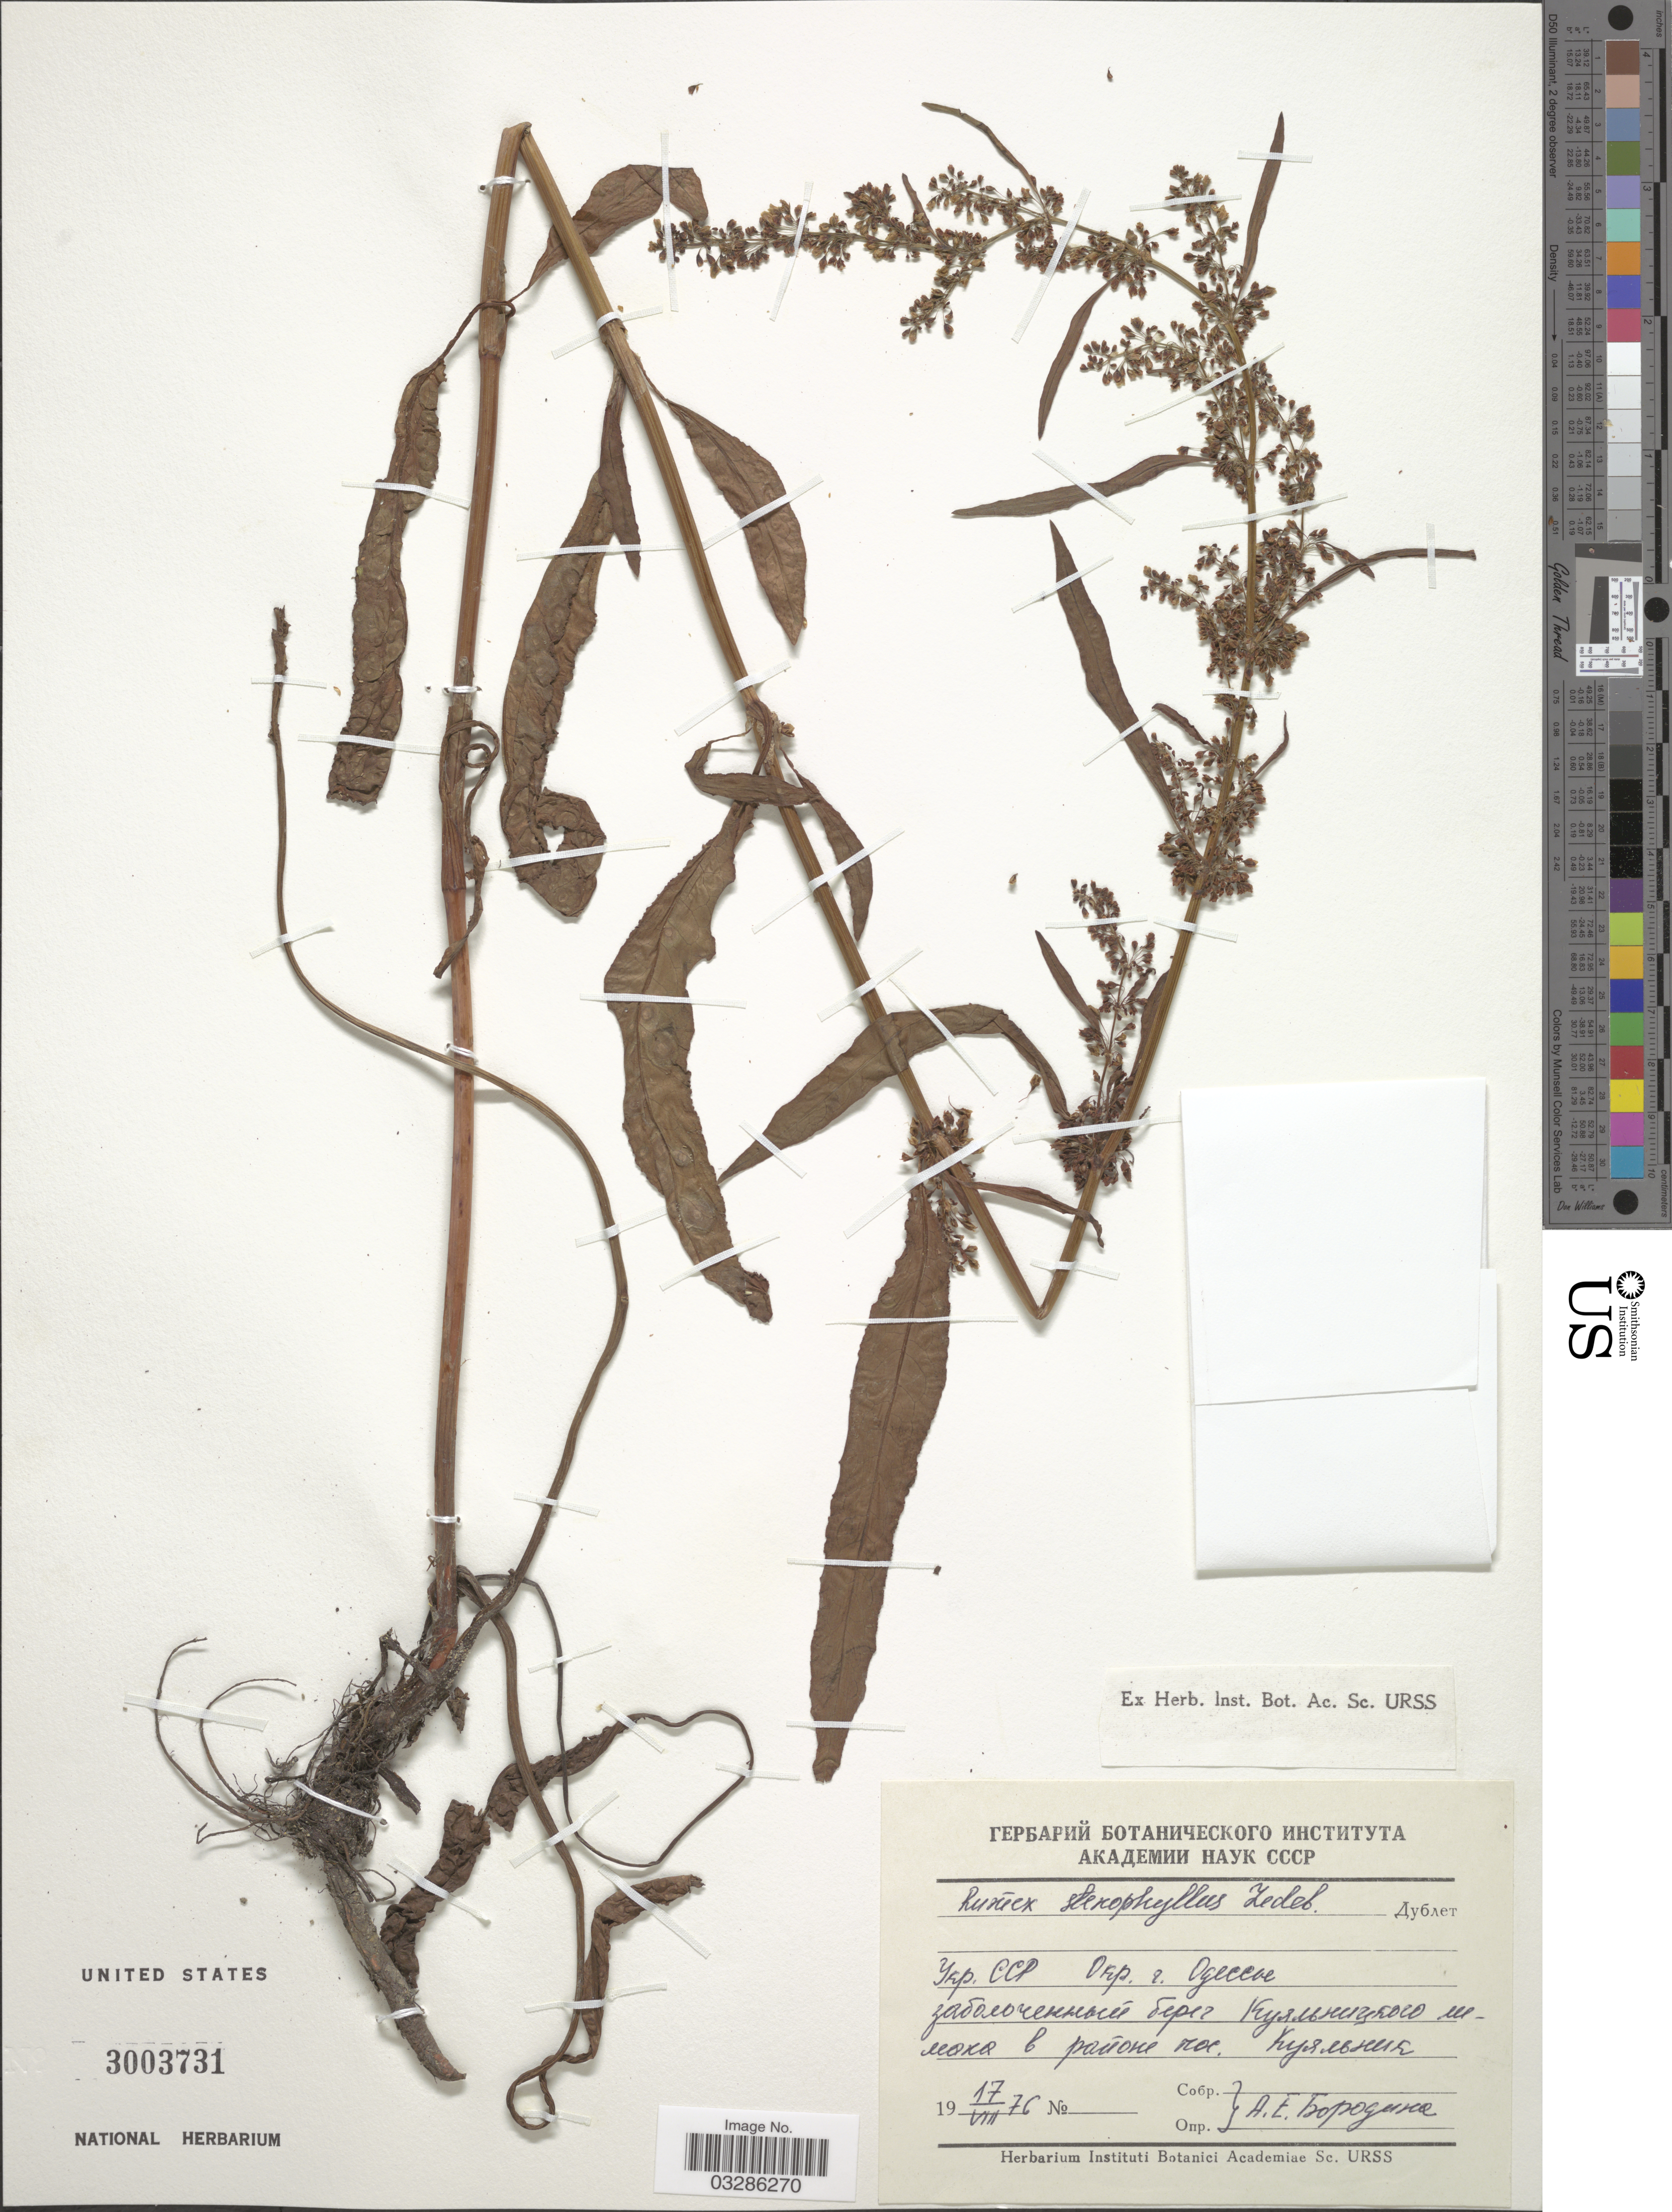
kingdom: Plantae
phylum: Tracheophyta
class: Magnoliopsida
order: Caryophyllales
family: Polygonaceae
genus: Rumex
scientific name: Rumex stenophyllus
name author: Ledeb.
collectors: A. Borodina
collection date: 1976-08-17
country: Ukraine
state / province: Odesa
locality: Vicinity of Odesa, near village Kuyalnik.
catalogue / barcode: US 3003731